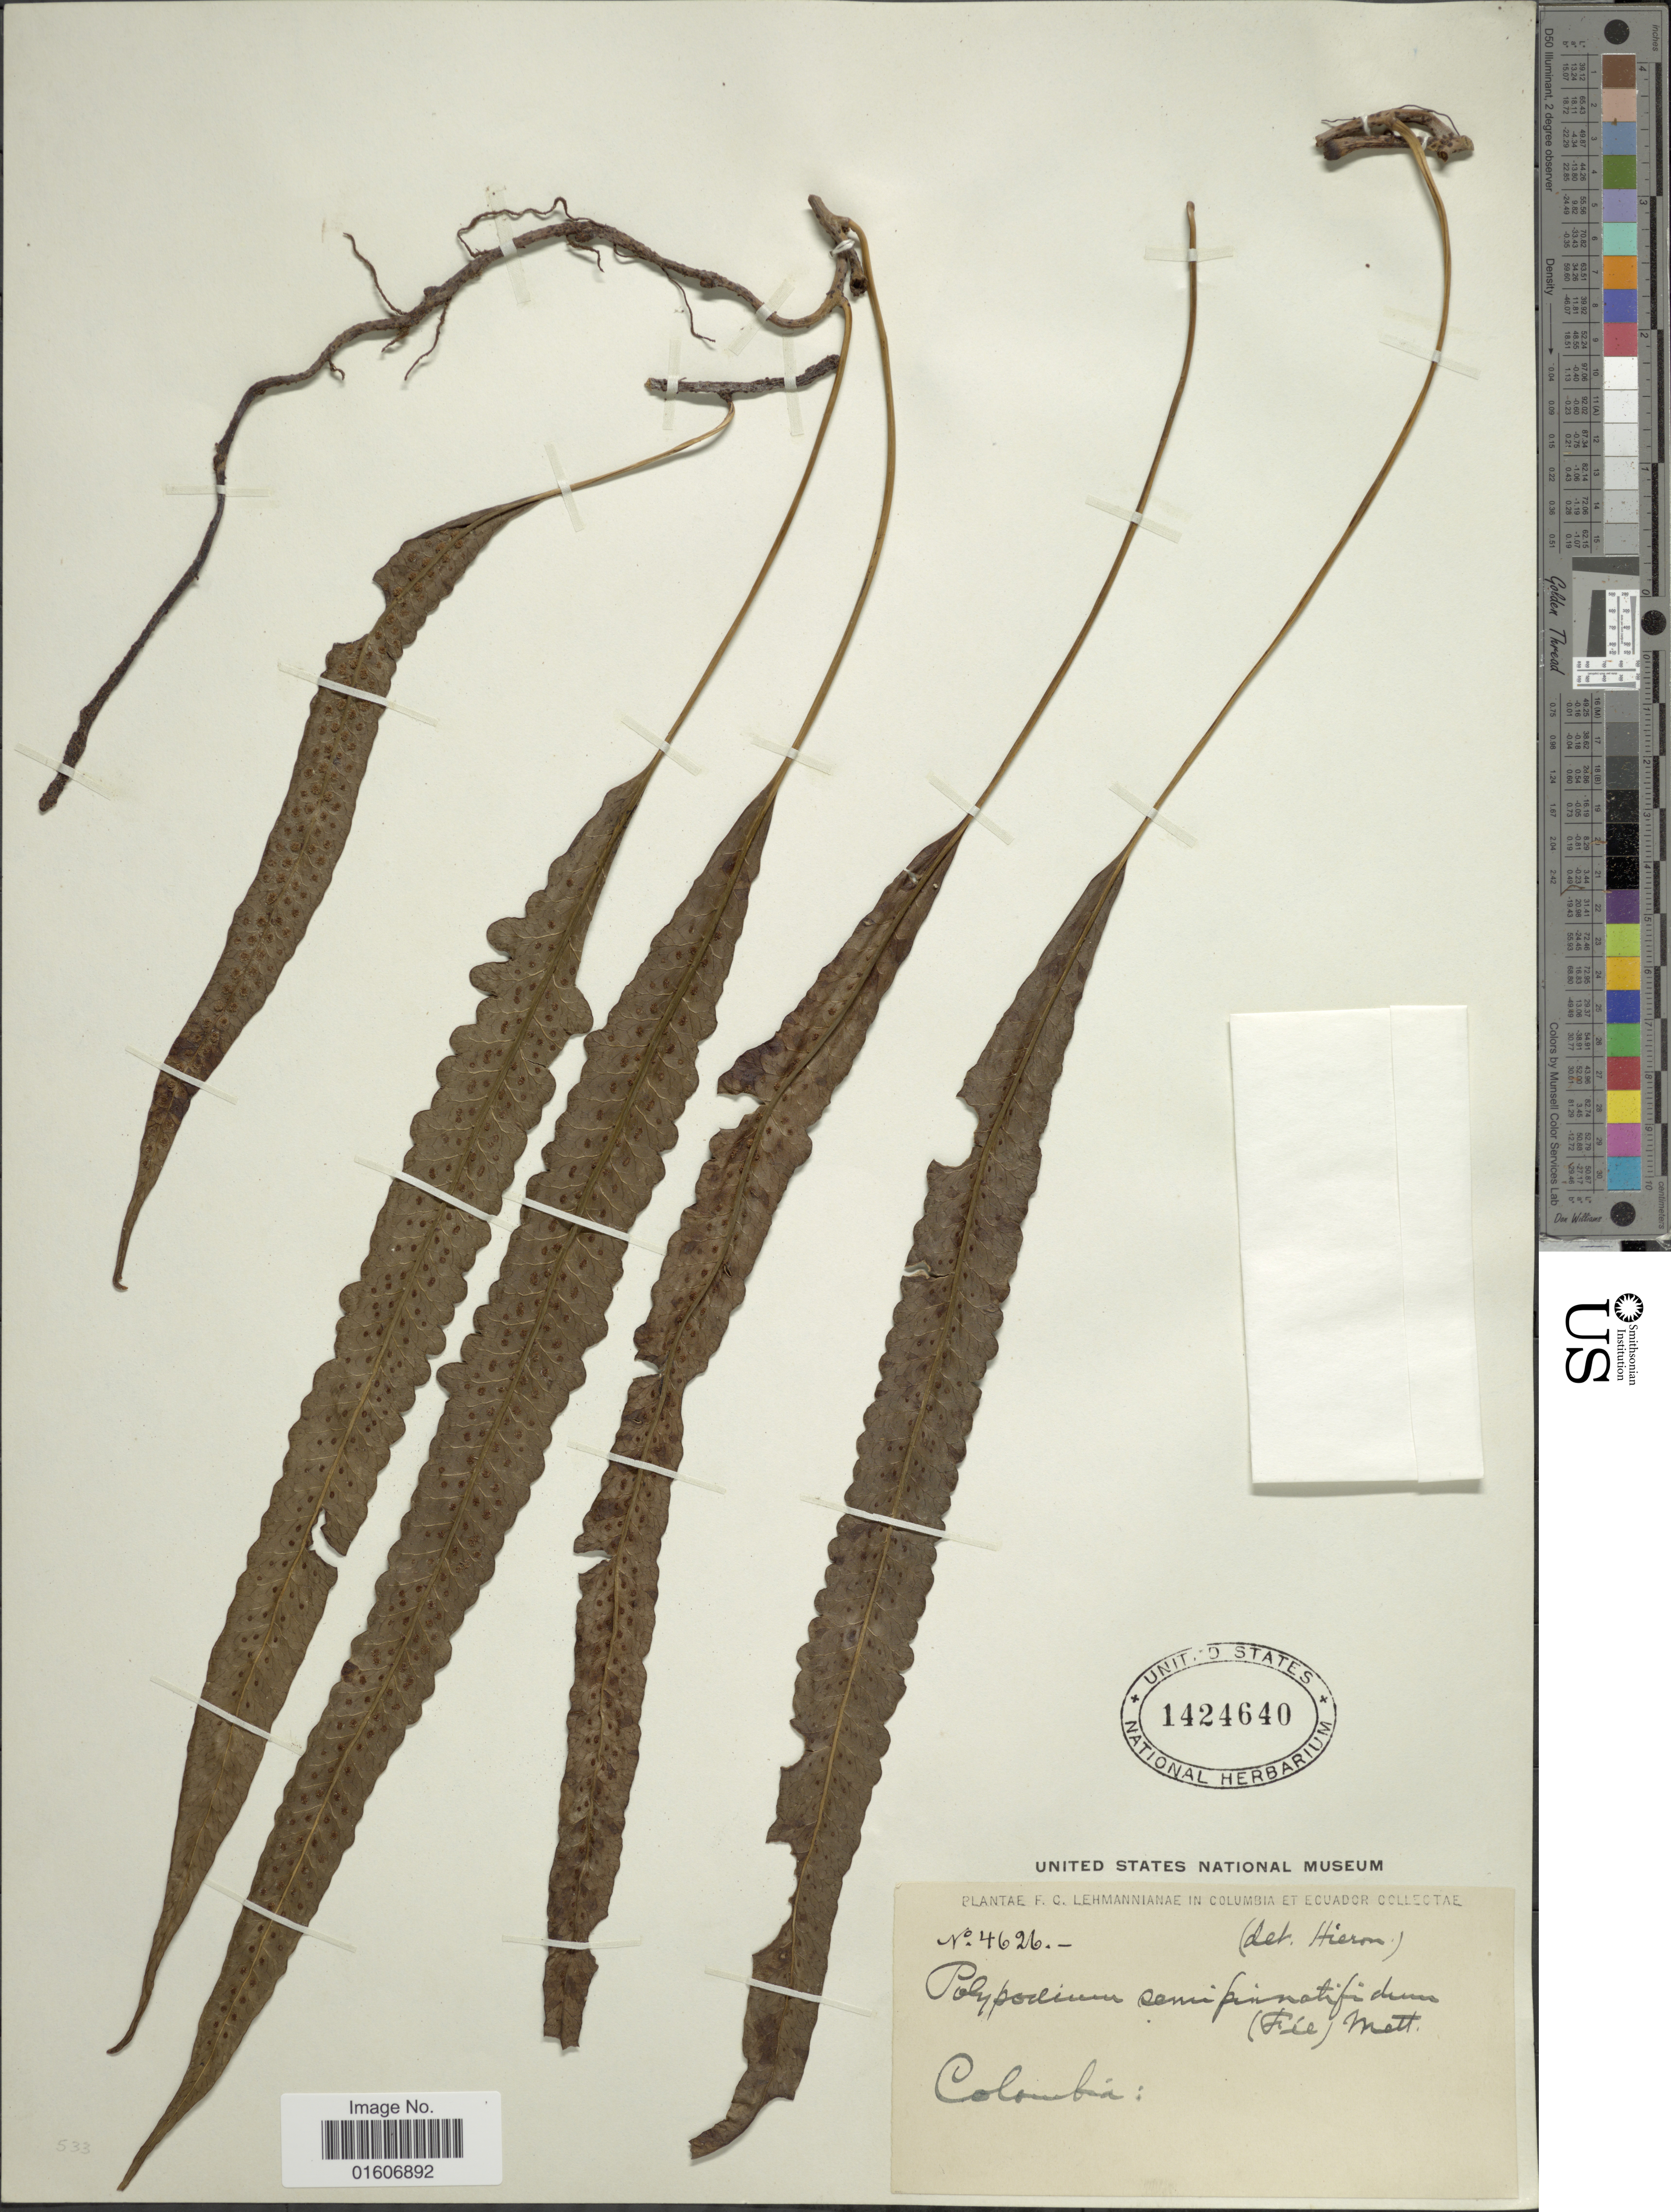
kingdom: Plantae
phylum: Tracheophyta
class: Polypodiopsida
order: Polypodiales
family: Polypodiaceae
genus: Serpocaulon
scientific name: Serpocaulon semipinnatifidum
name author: (Fée) A.R. Sm.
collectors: F. C. Lehmann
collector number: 4626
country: Colombia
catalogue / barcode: US 1424640